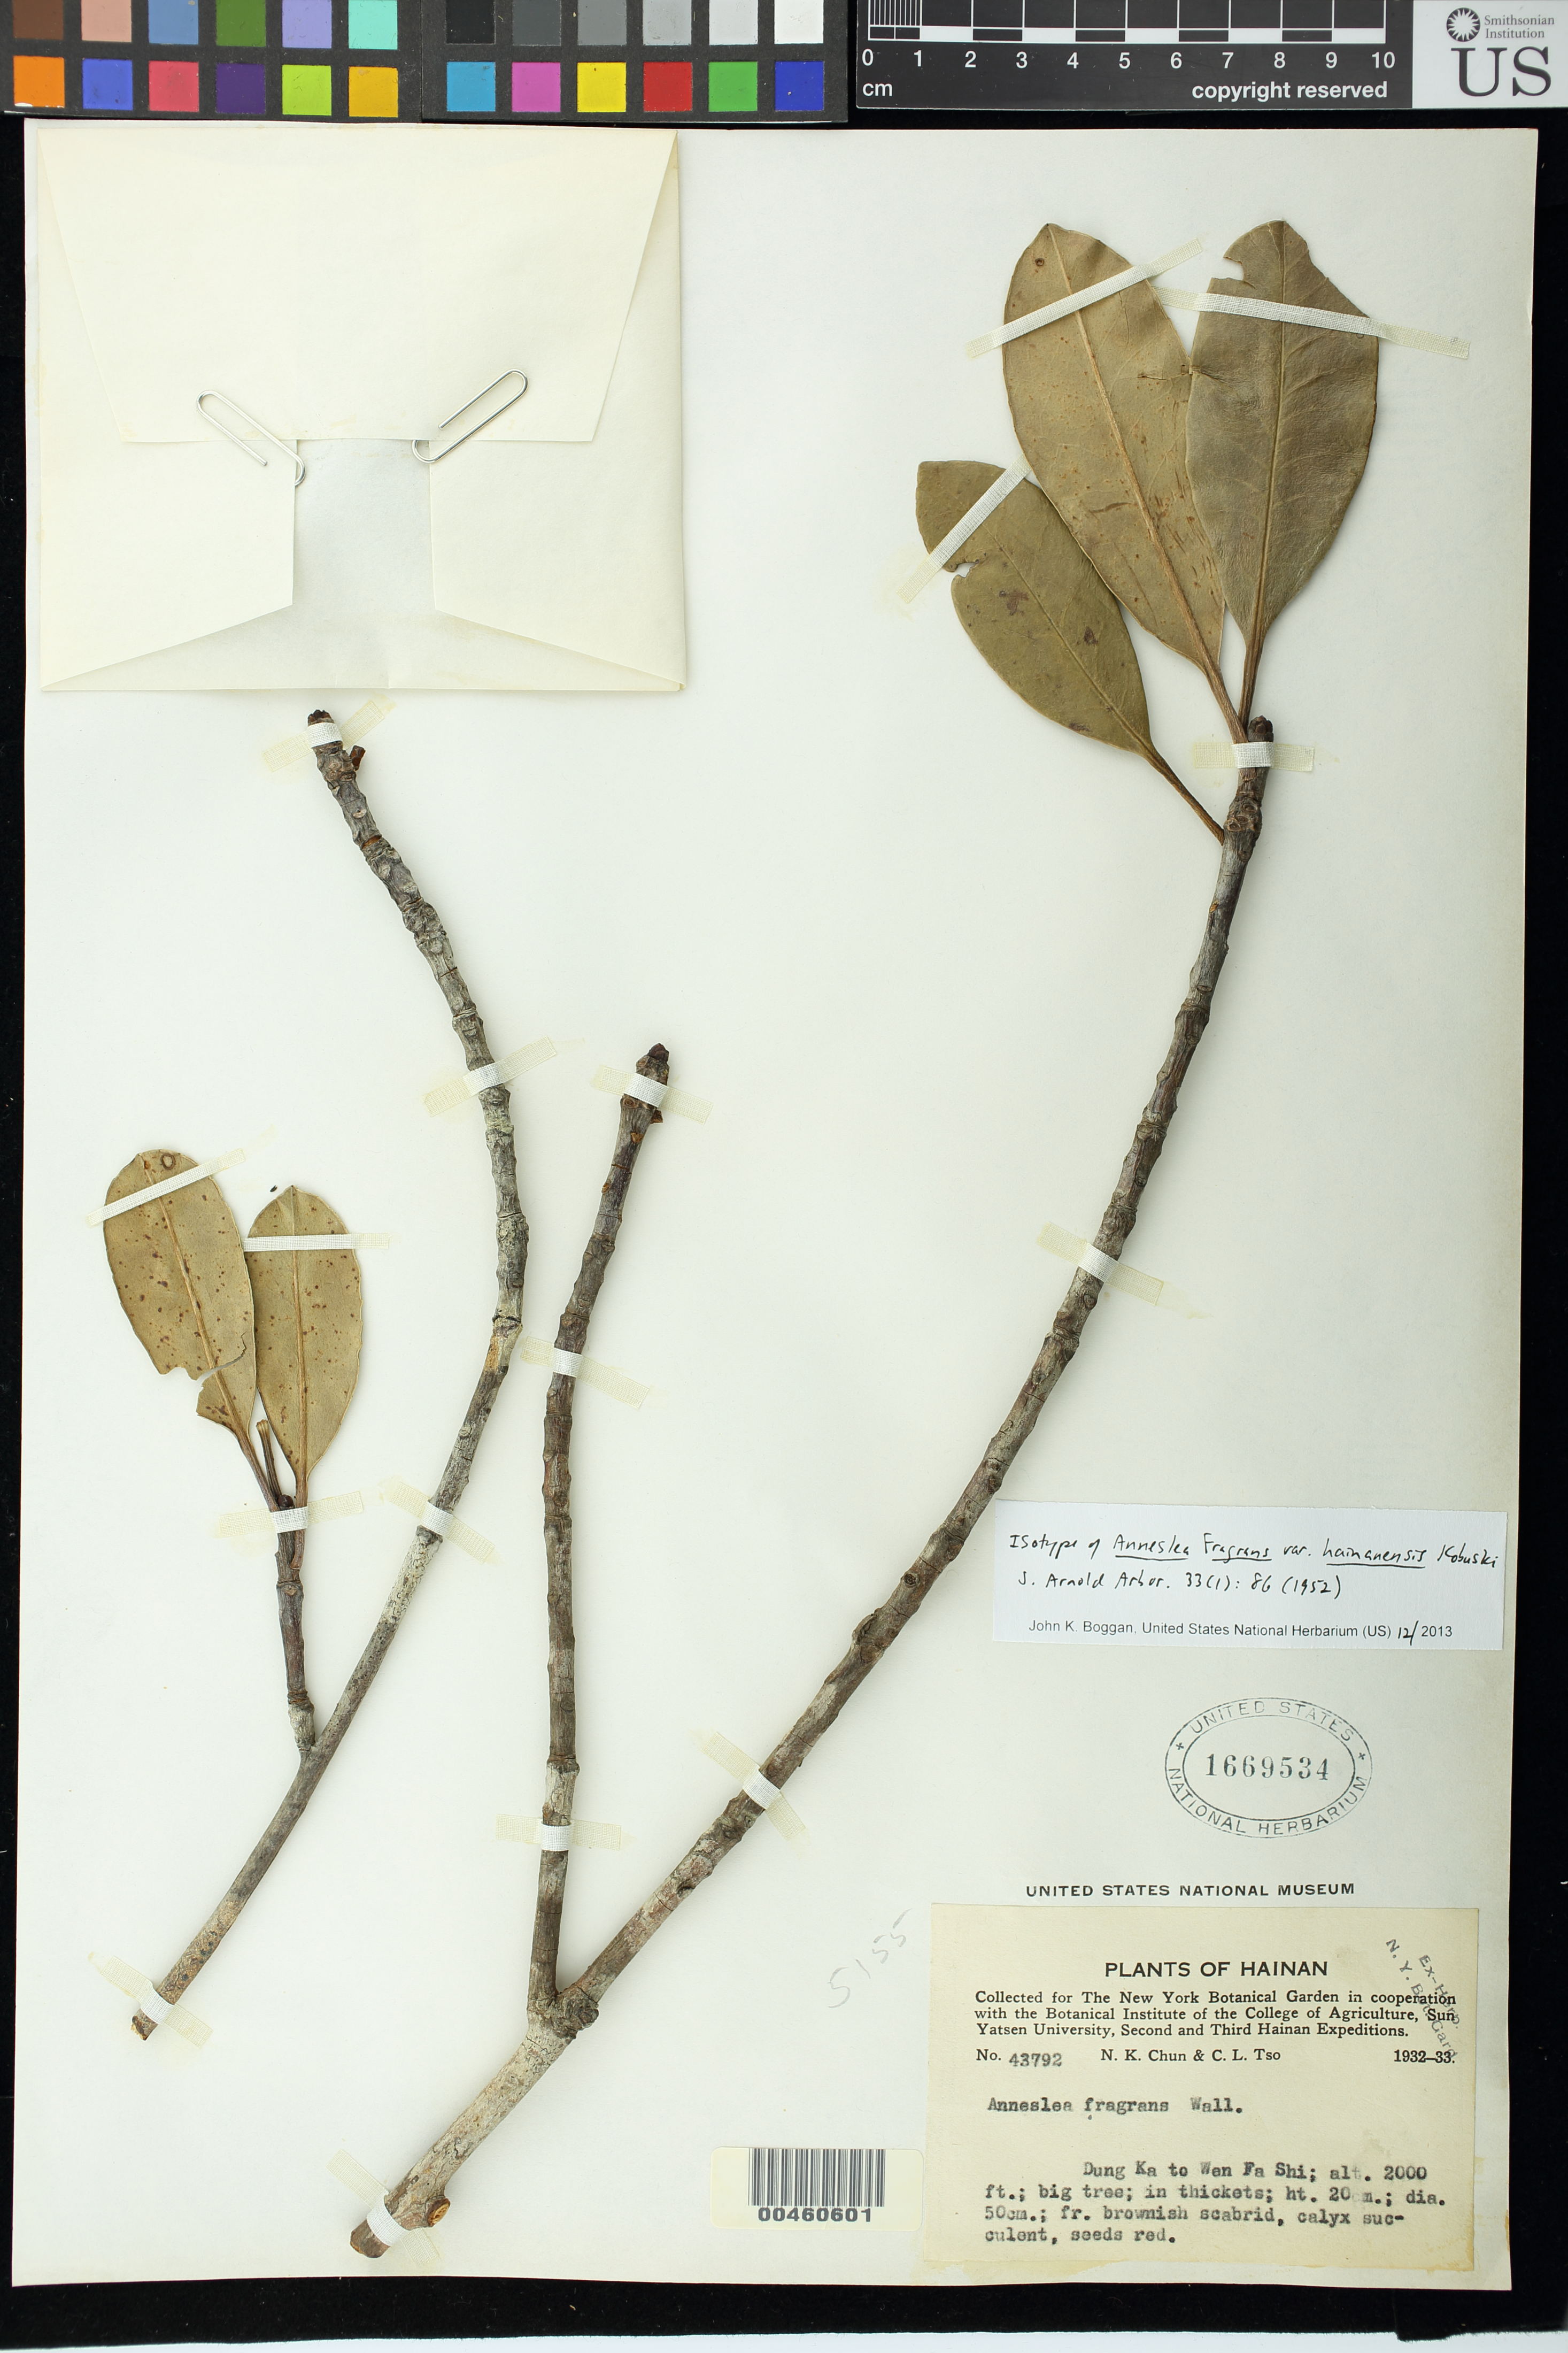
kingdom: Plantae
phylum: Tracheophyta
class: Magnoliopsida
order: Ericales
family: Pentaphylacaceae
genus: Anneslea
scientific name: Anneslea fragrans var. hainanensis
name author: Kobuski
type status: Isotype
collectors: N. K. Chun & C. Tso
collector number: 43792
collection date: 1932/1933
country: China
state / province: Hainan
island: Hainan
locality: Dung Ka to Wen Fa Shi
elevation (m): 610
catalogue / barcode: US 1669534